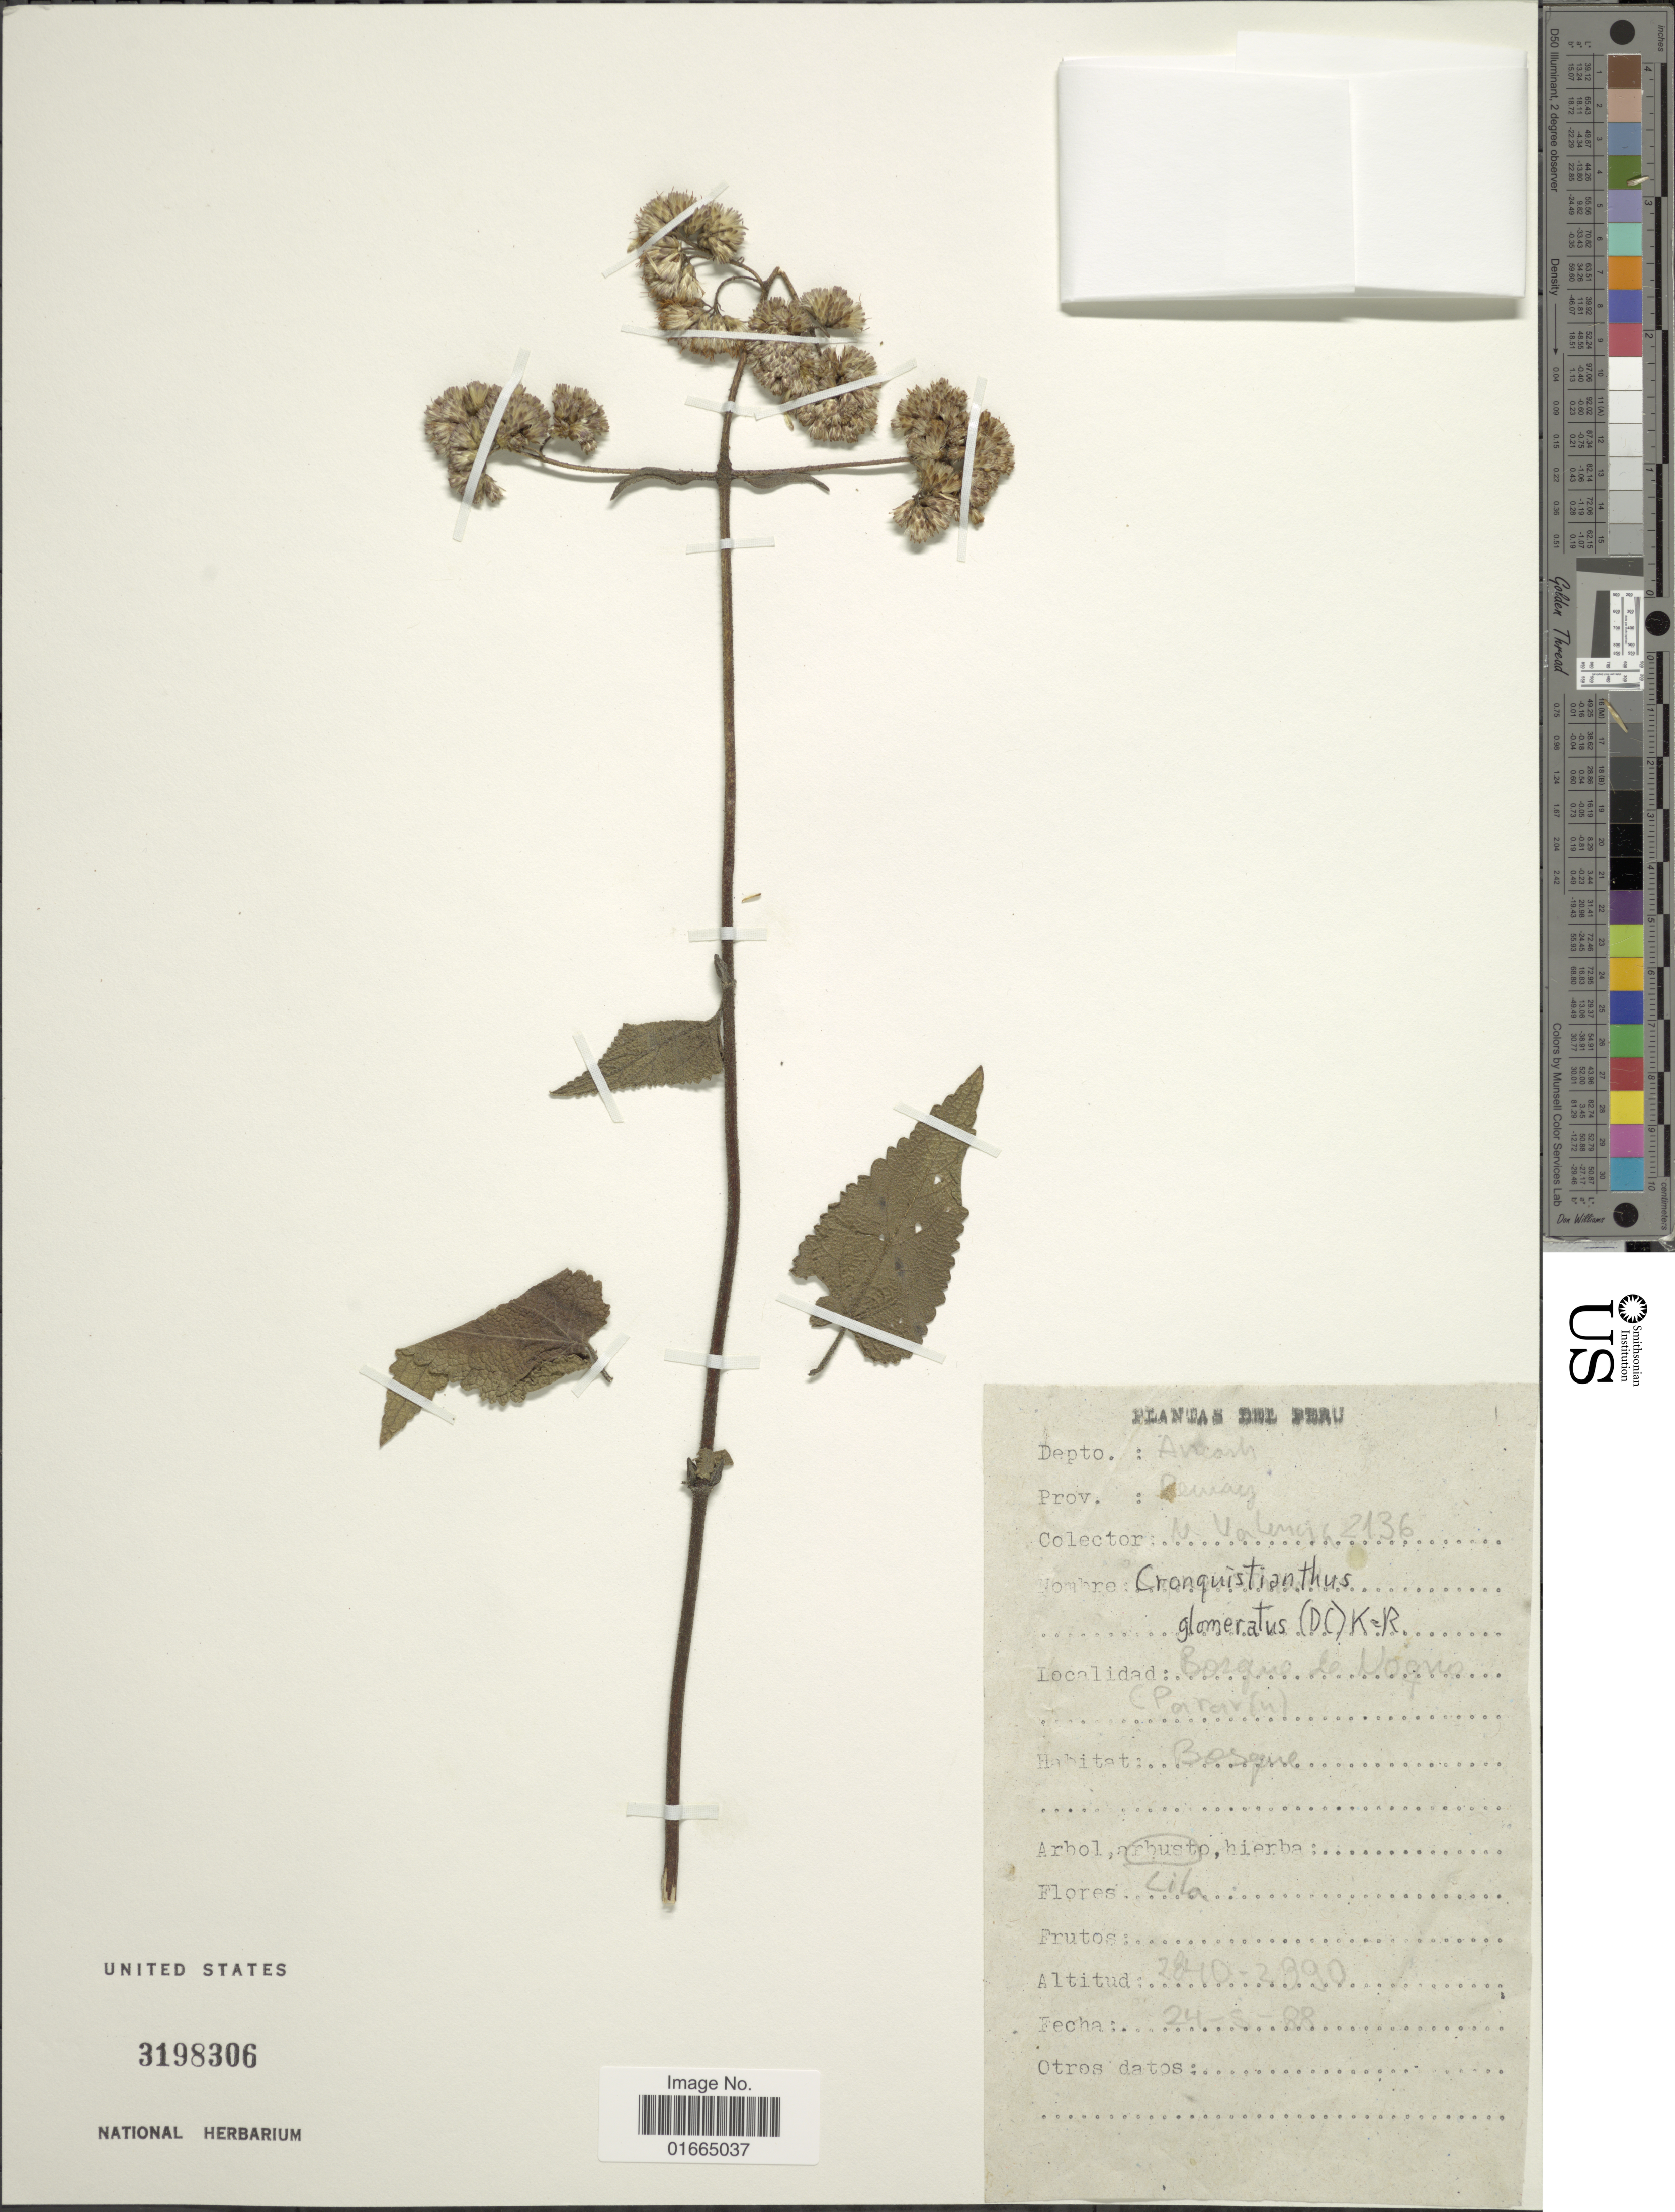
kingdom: Plantae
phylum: Tracheophyta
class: Magnoliopsida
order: Asterales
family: Asteraceae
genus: Cronquistianthus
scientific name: Cronquistianthus glomeratus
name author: (DC.) R.M. King & H. Rob.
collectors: N. Valencia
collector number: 2136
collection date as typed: Transcribed d/m/y: 24/8/88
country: Peru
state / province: Ancash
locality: Bosque de Noqno (Pararin), Prov. Recuay, Depto. Ancash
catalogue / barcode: US 3198306